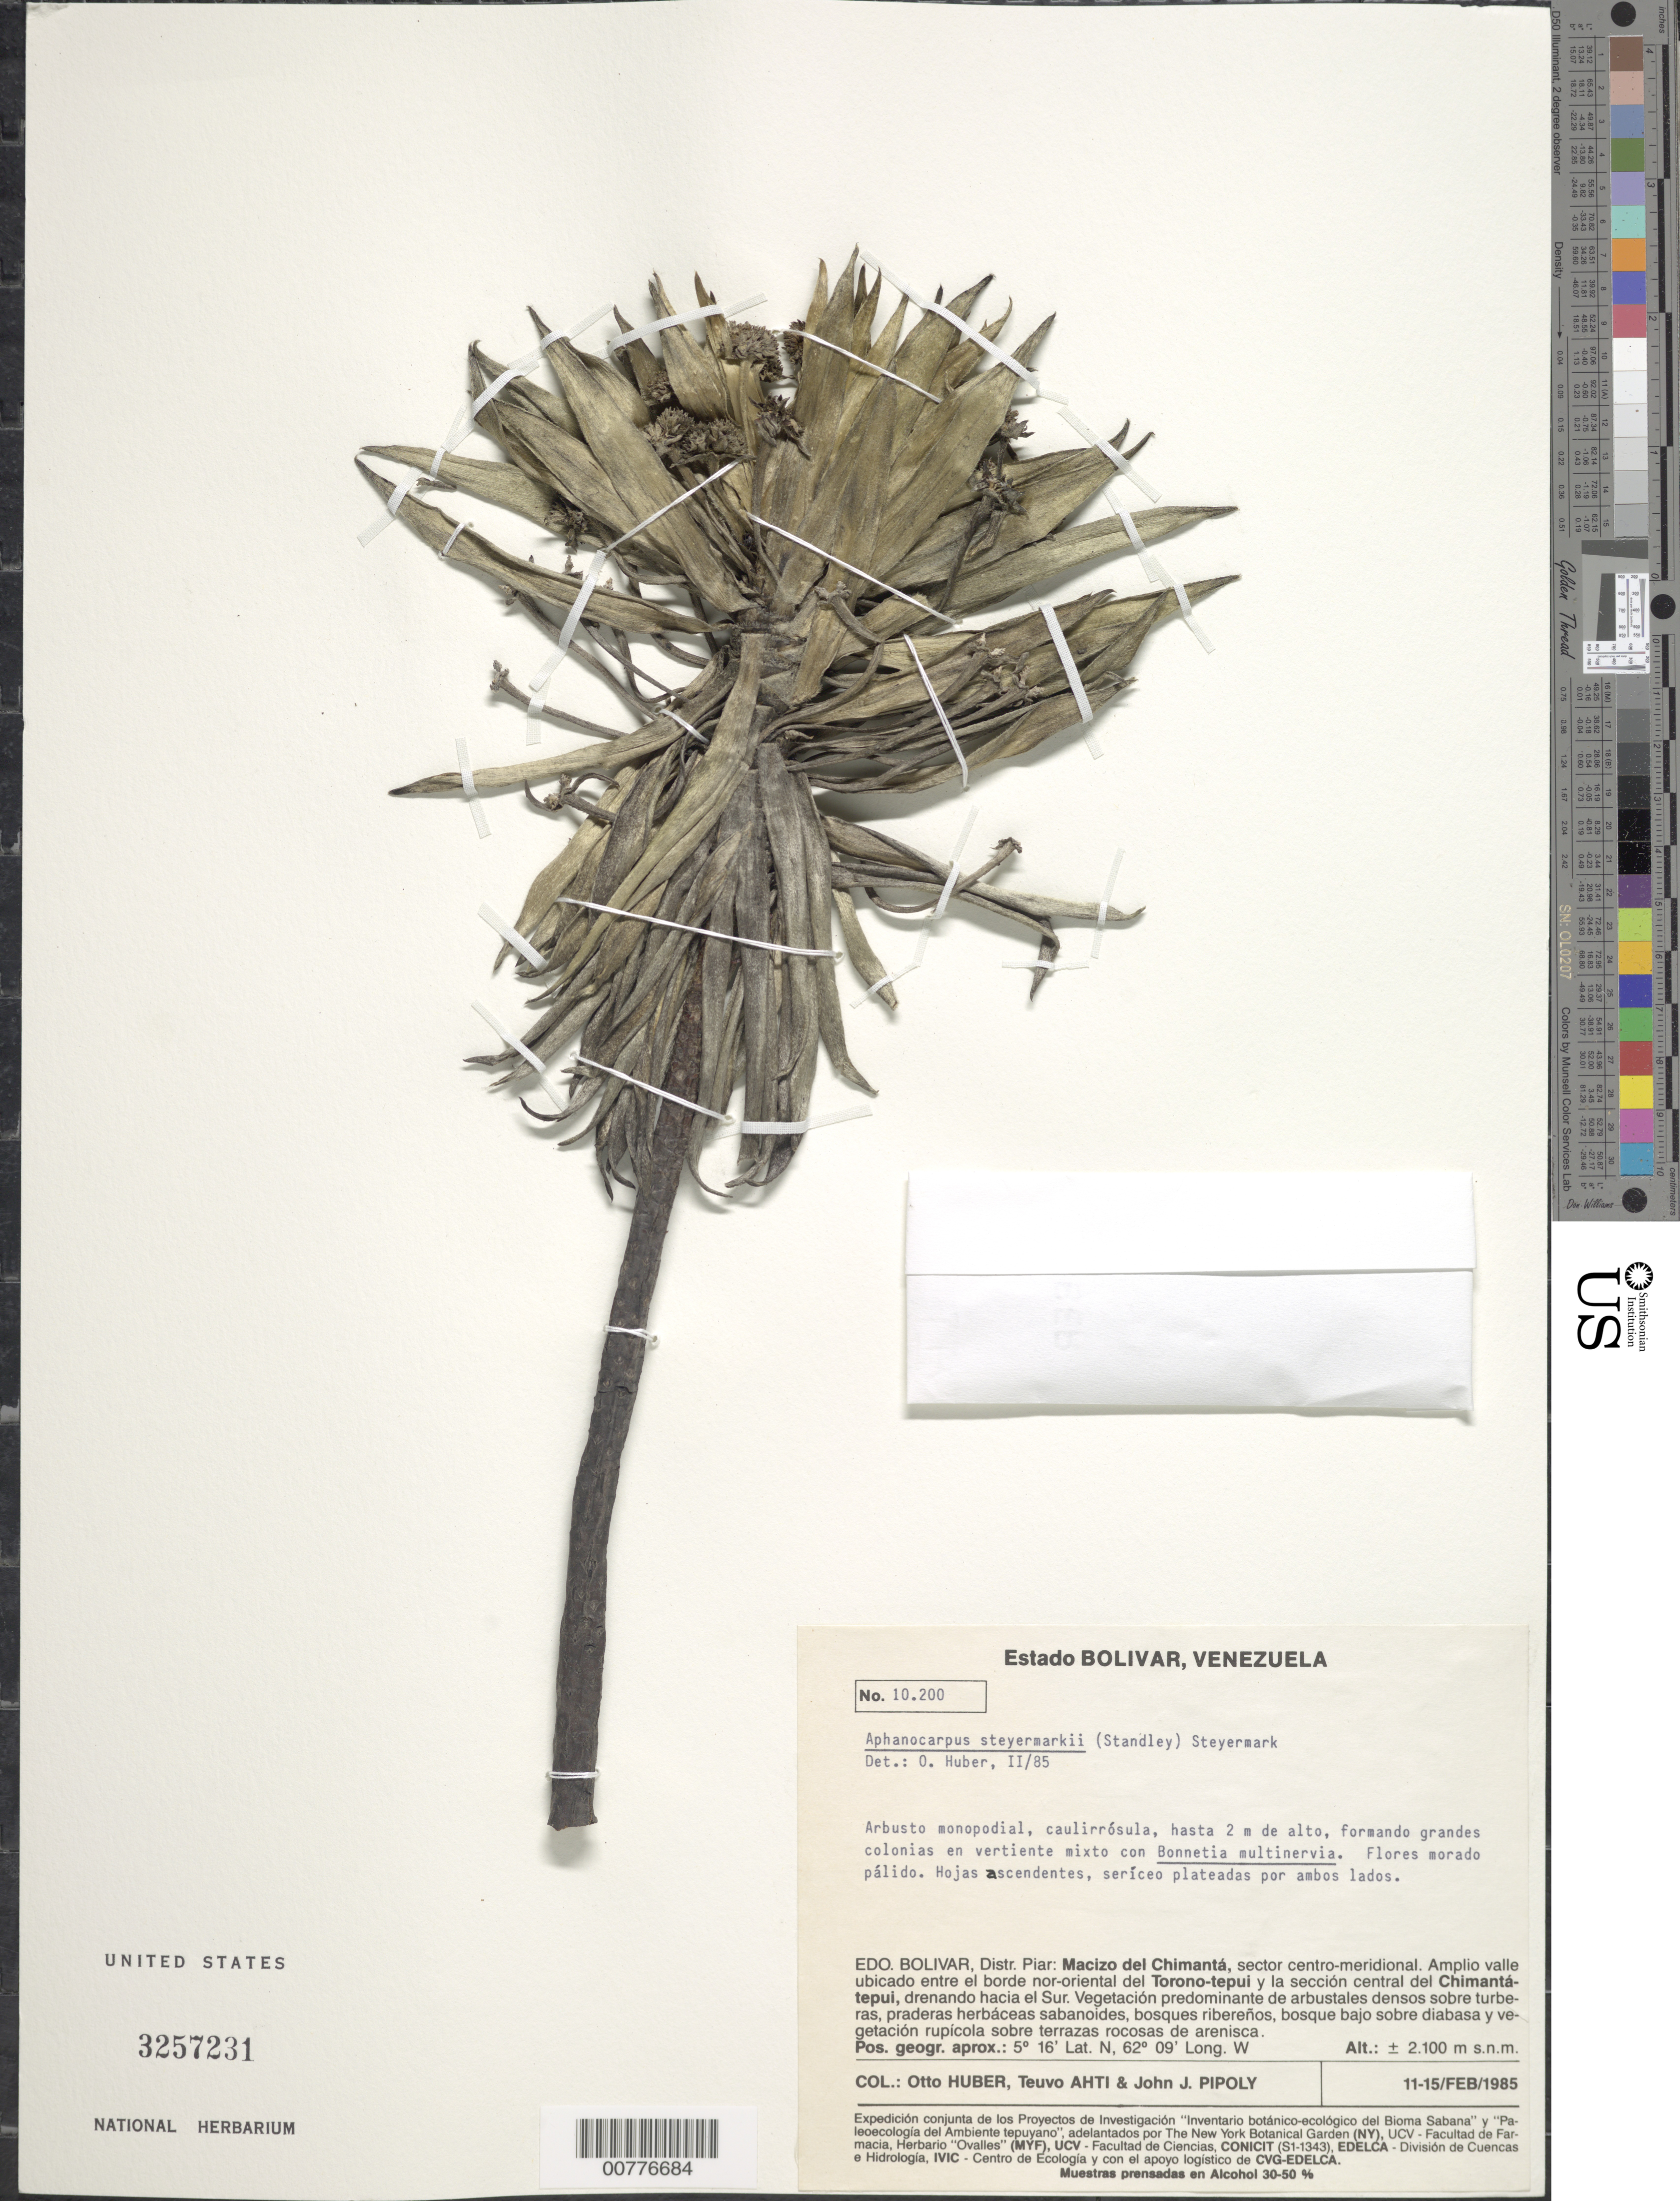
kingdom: Plantae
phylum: Tracheophyta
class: Magnoliopsida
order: Gentianales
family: Rubiaceae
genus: Aphanocarpus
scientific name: Aphanocarpus steyermarkii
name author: (Standl.) Steyerm.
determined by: Huber, Otto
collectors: O. Huber, T. T. Ahti & J. J. Pipoly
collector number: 10200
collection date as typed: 11-Feb-85 to 15-Feb-85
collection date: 1985-02-11/1985-02-15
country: Venezuela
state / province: Bolívar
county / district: Piar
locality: Macizo del Chimantá, Torono-tepuí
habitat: Vertiente mixto con Bonnetia multinervia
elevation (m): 2100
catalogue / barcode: US 3257231